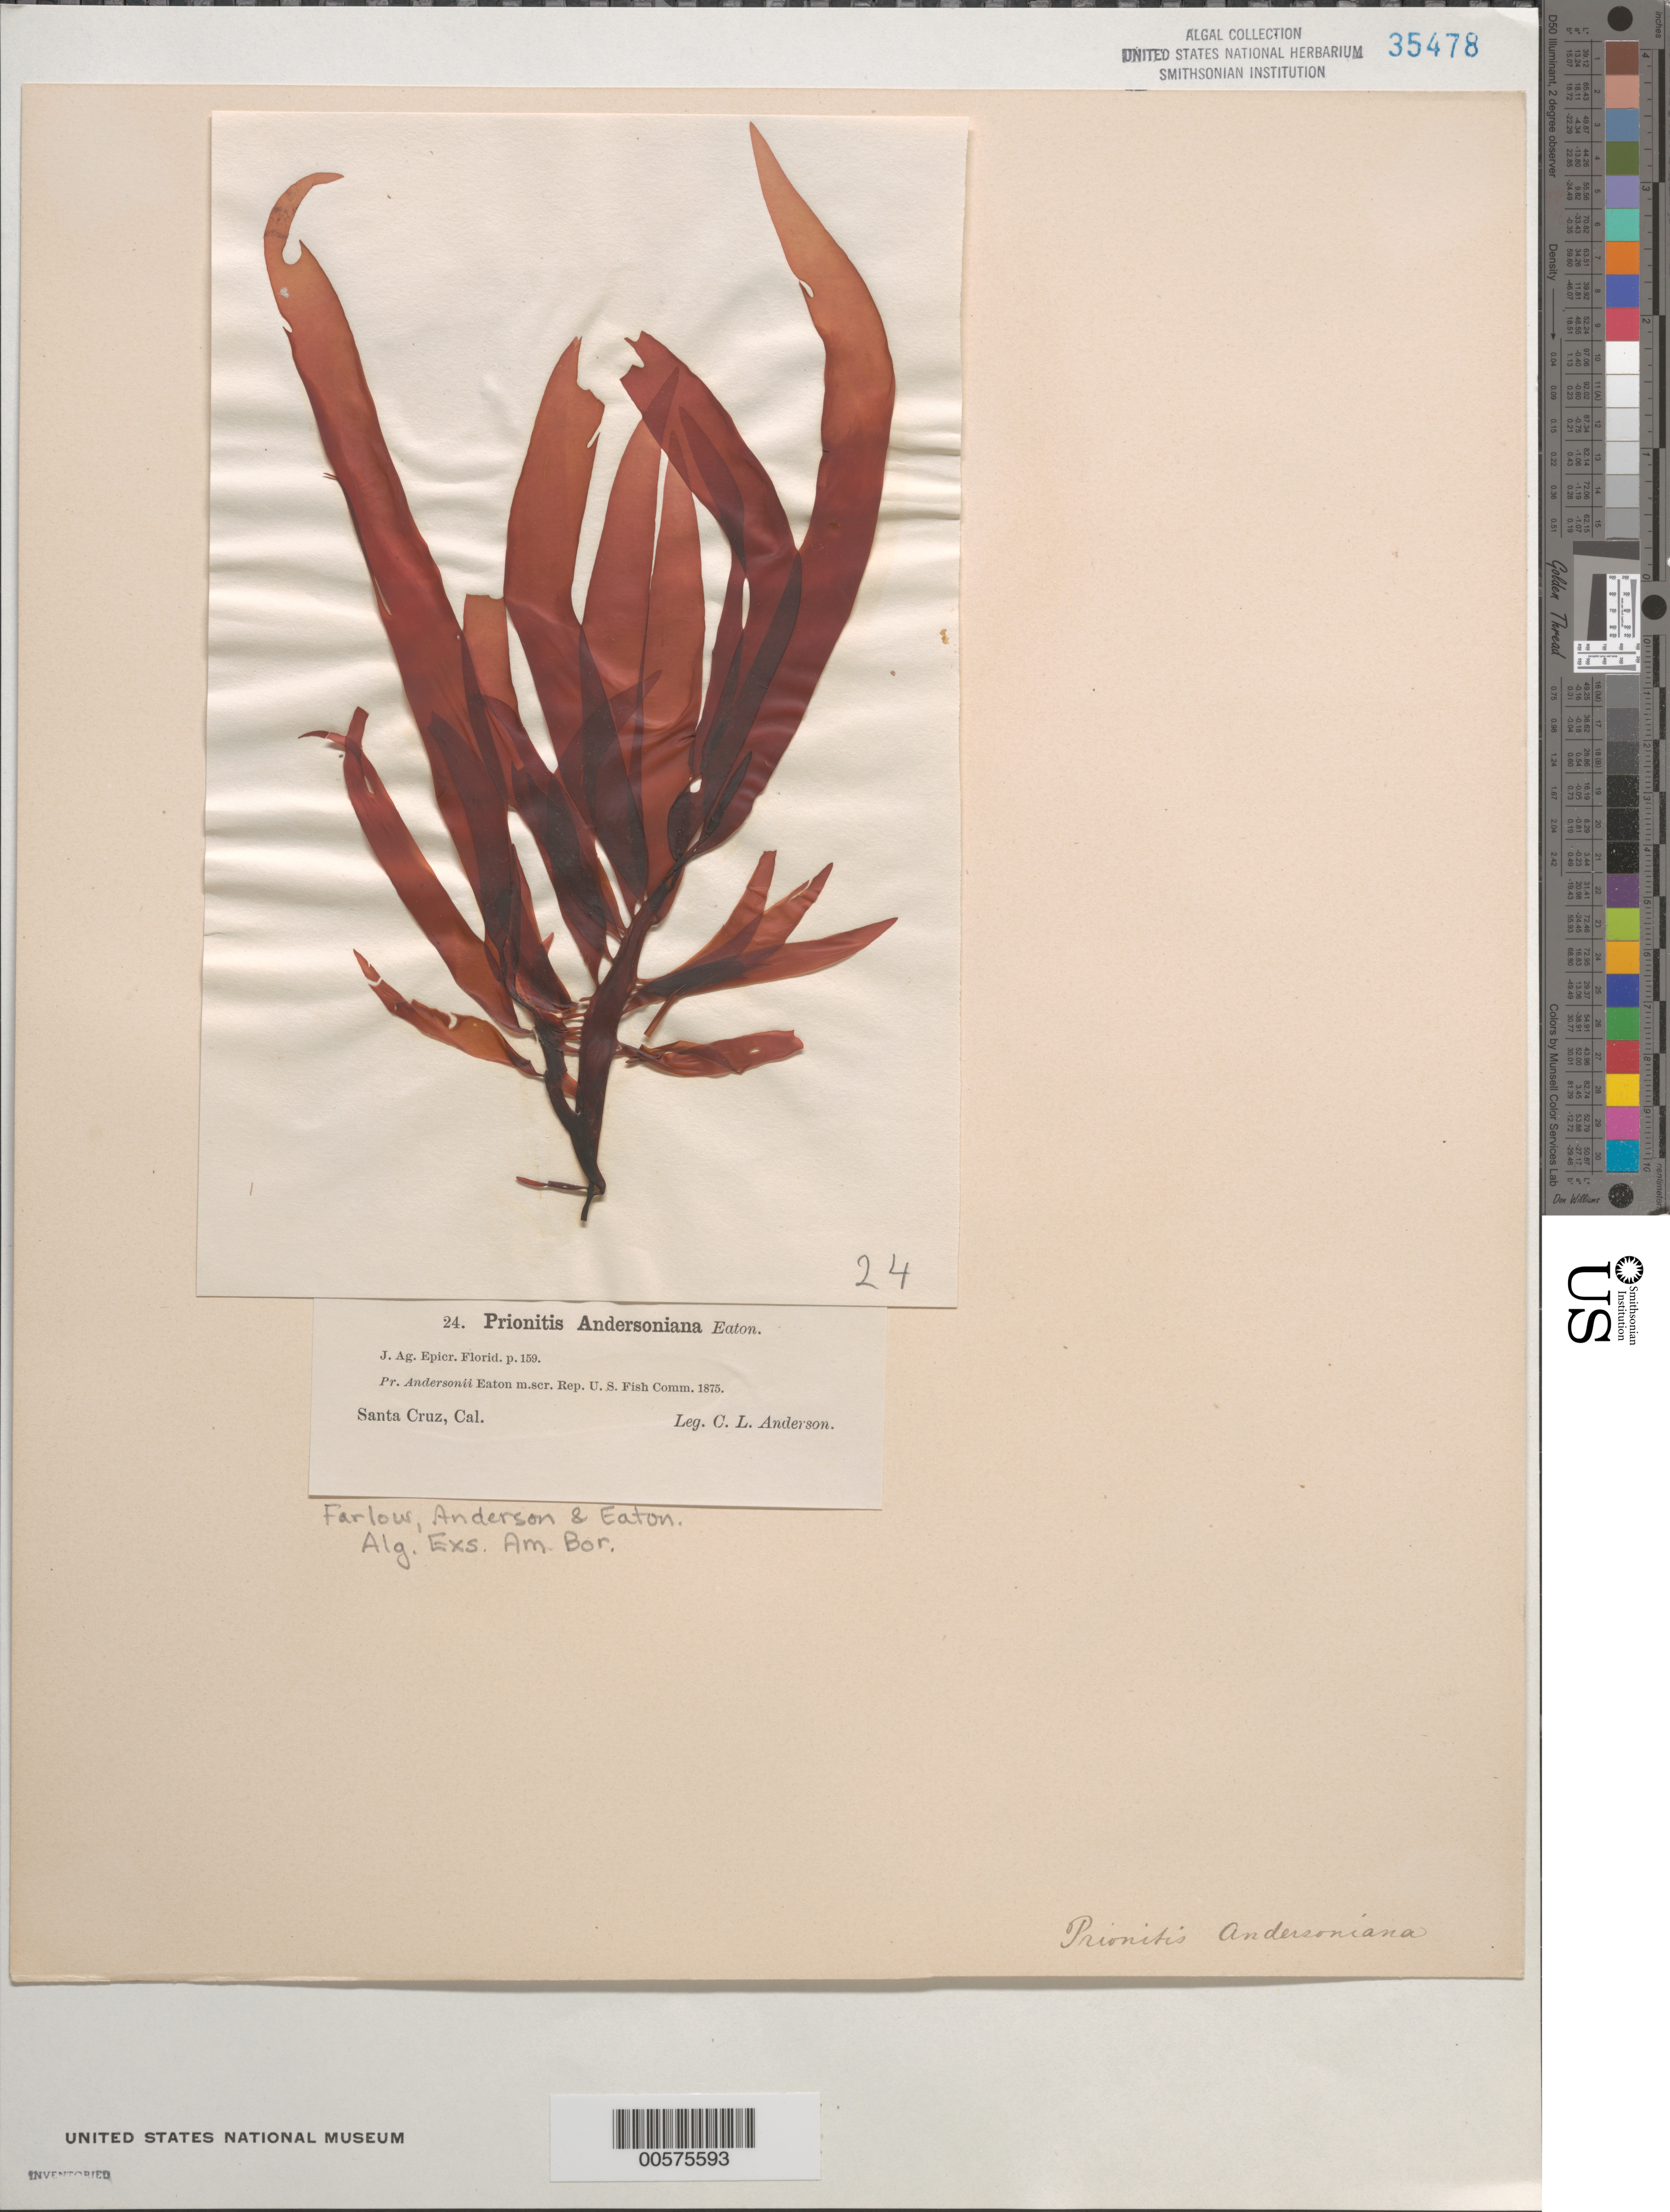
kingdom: Plantae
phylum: Rhodophyta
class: Florideophyceae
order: Cryptonemiales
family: Cryptonemiaceae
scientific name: Prionitis sternbergii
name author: (C. Agardh) J. Agardh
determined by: Algae name updating Project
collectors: C. L. Anderson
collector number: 24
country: United States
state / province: California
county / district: Santa Cruz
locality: Santa Cruz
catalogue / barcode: US 35478